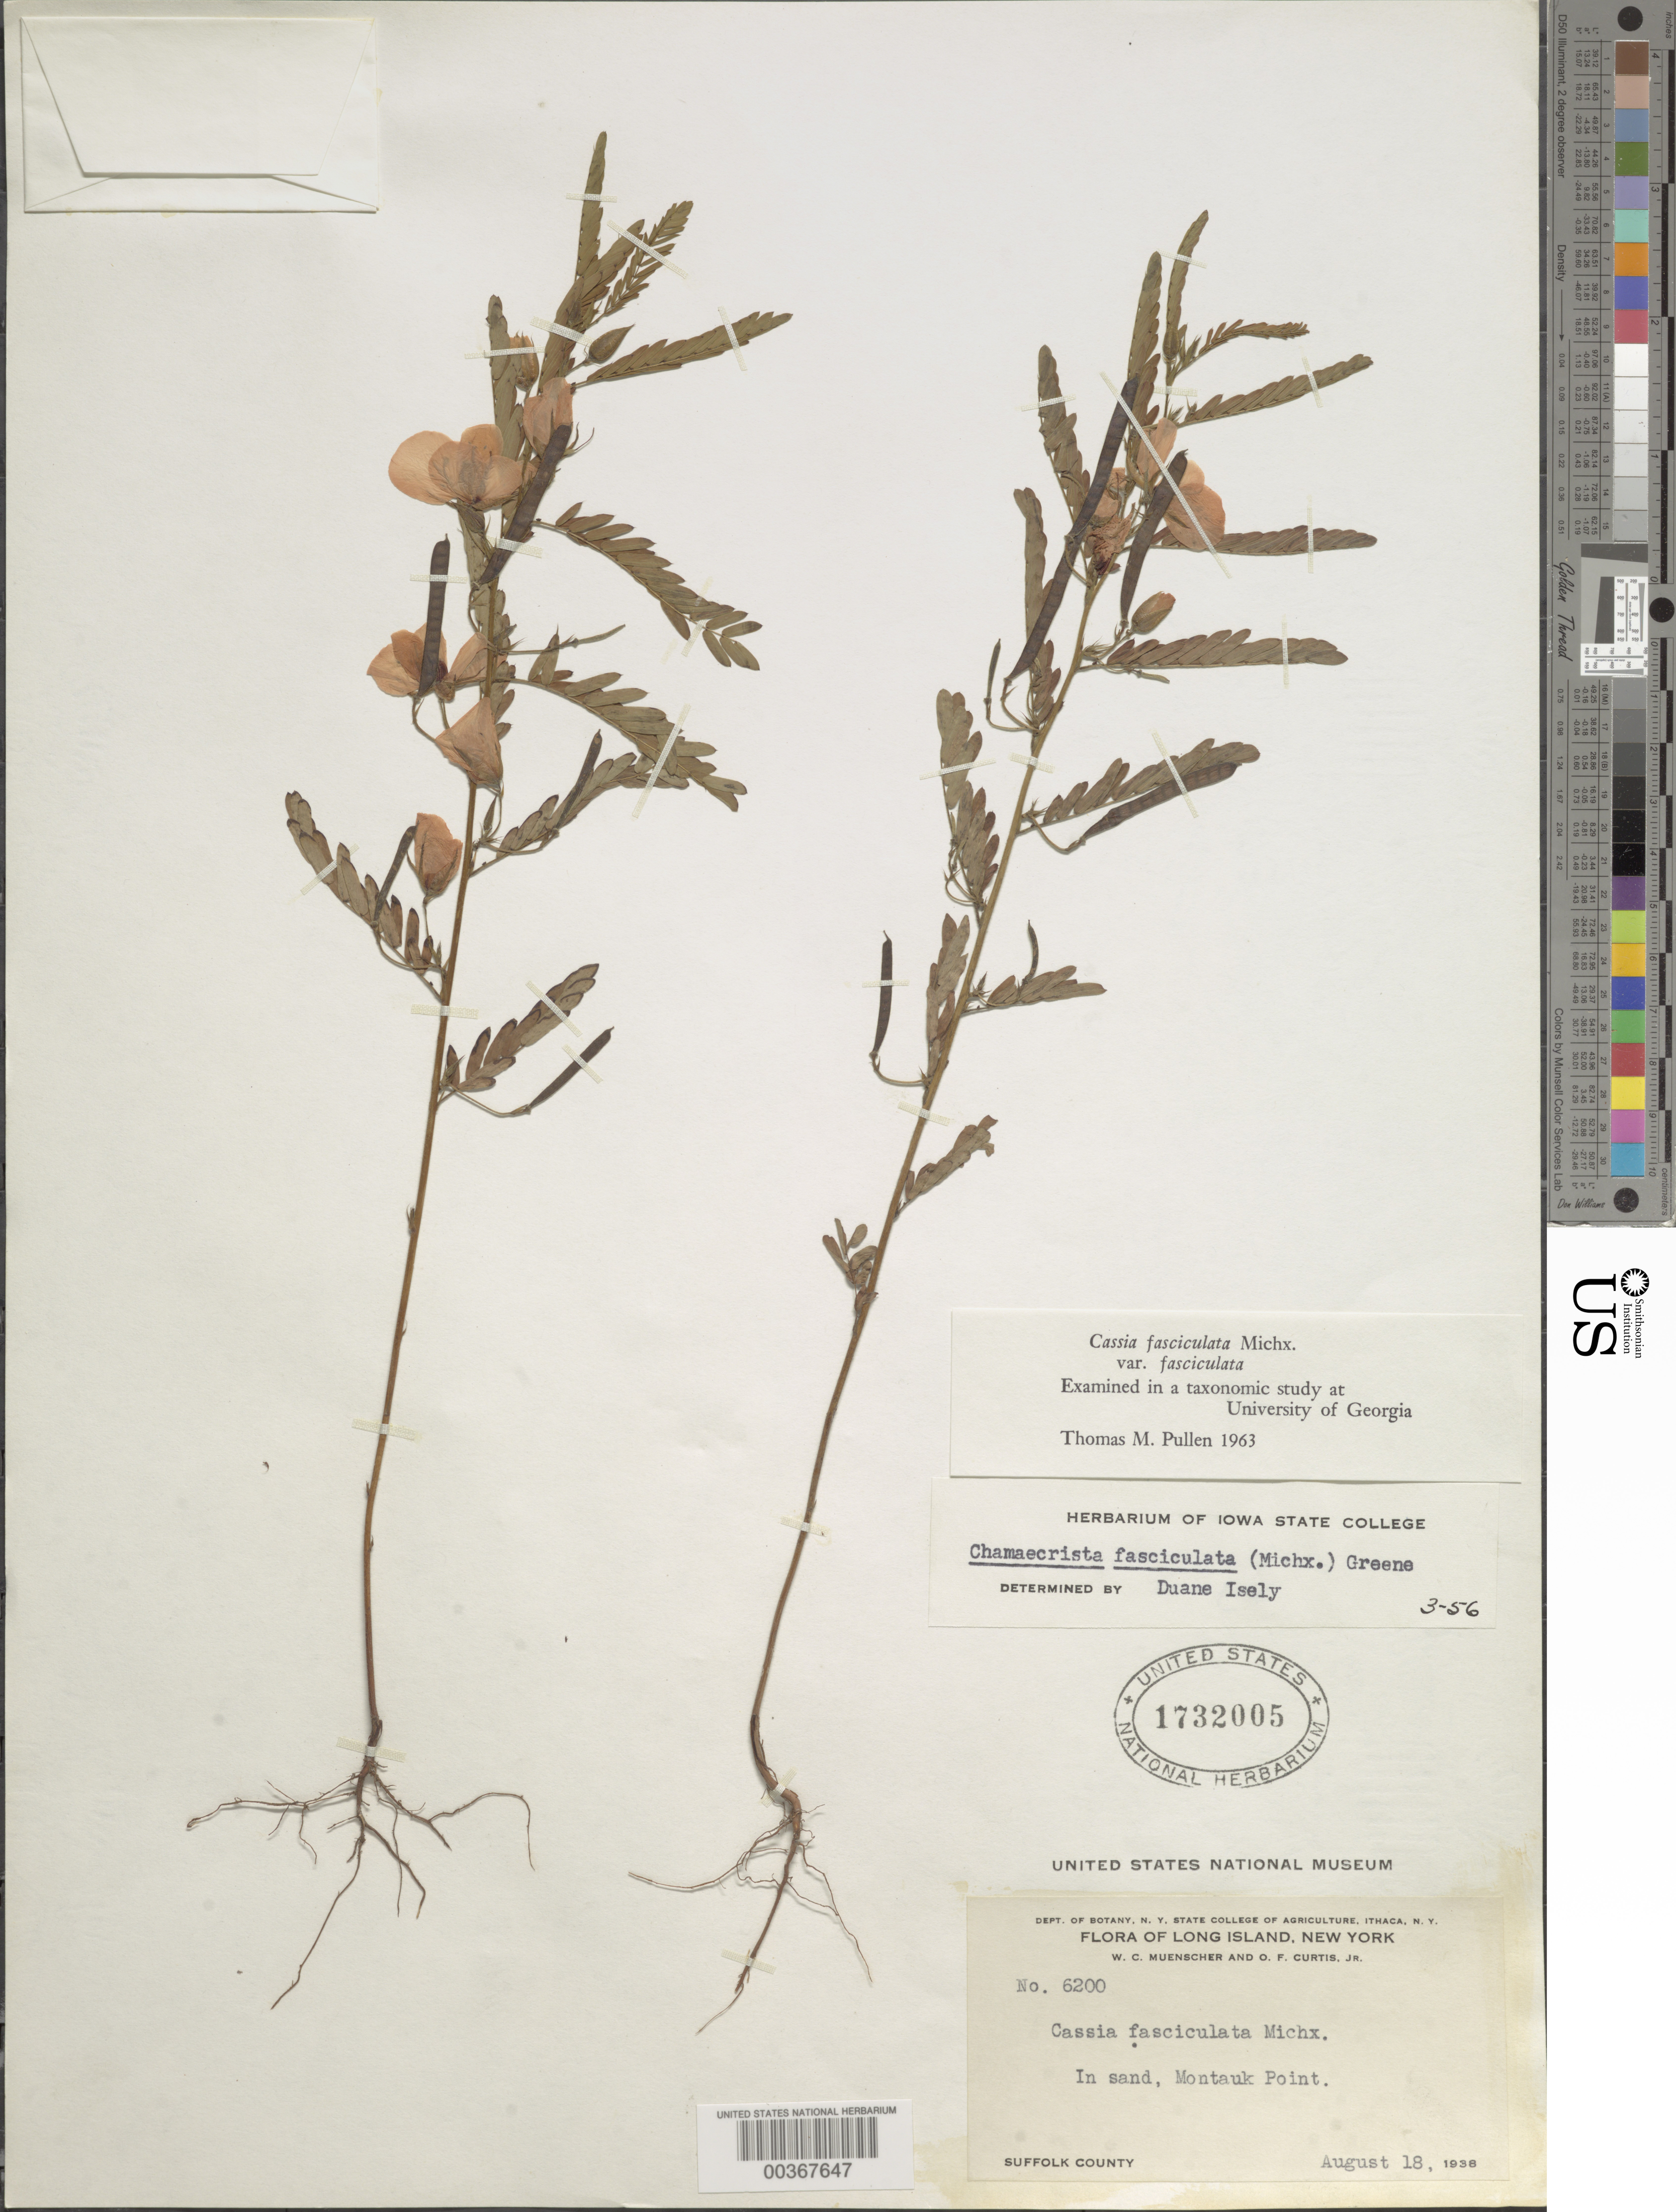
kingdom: Plantae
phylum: Tracheophyta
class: Magnoliopsida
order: Fabales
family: Fabaceae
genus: Chamaecrista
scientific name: Chamaecrista fasciculata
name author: (Michx.) Greene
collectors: W. Muenscher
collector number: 6200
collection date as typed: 18 Aug 1938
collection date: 1938-08-18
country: United States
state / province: New York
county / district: Suffolk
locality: Montauk point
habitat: In sand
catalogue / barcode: US 1732005